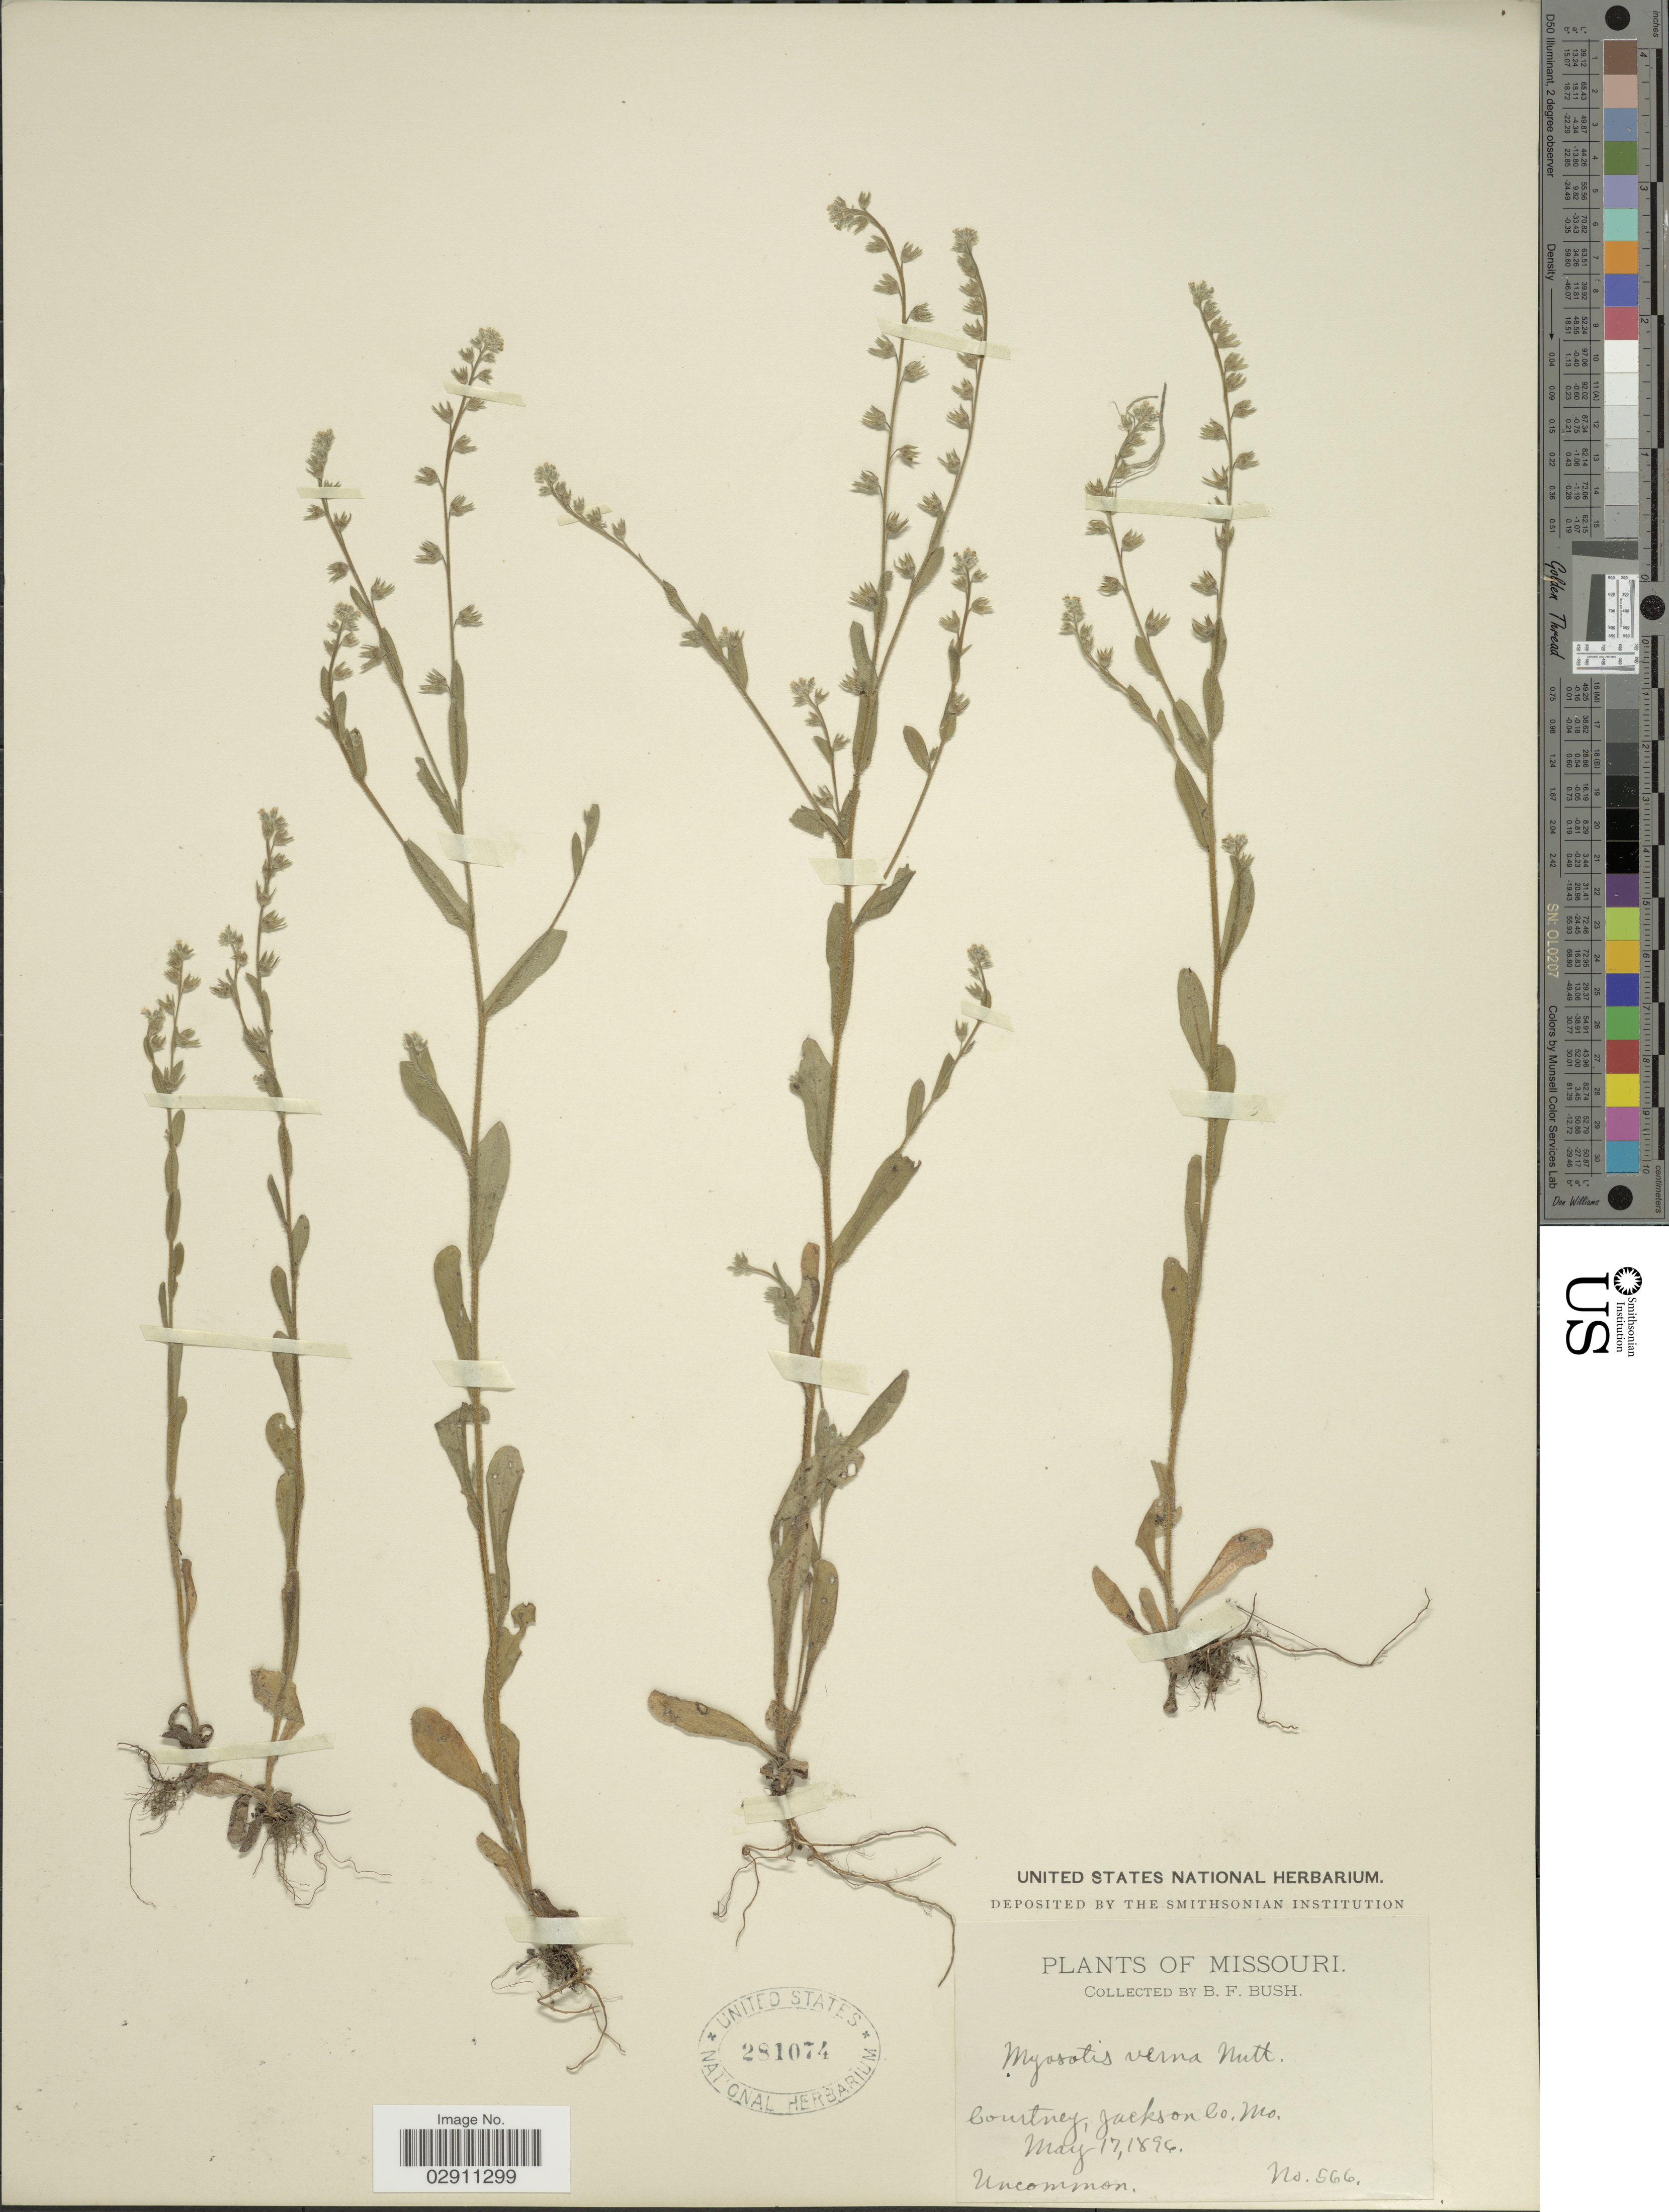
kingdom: Plantae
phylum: Tracheophyta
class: Magnoliopsida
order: Boraginales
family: Boraginaceae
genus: Myosotis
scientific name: Myosotis verna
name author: Nutt.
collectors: B. F. Bush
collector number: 566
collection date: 1896-05-17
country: United States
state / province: Missouri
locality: Courtney, Jackson Co.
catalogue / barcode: US 281074